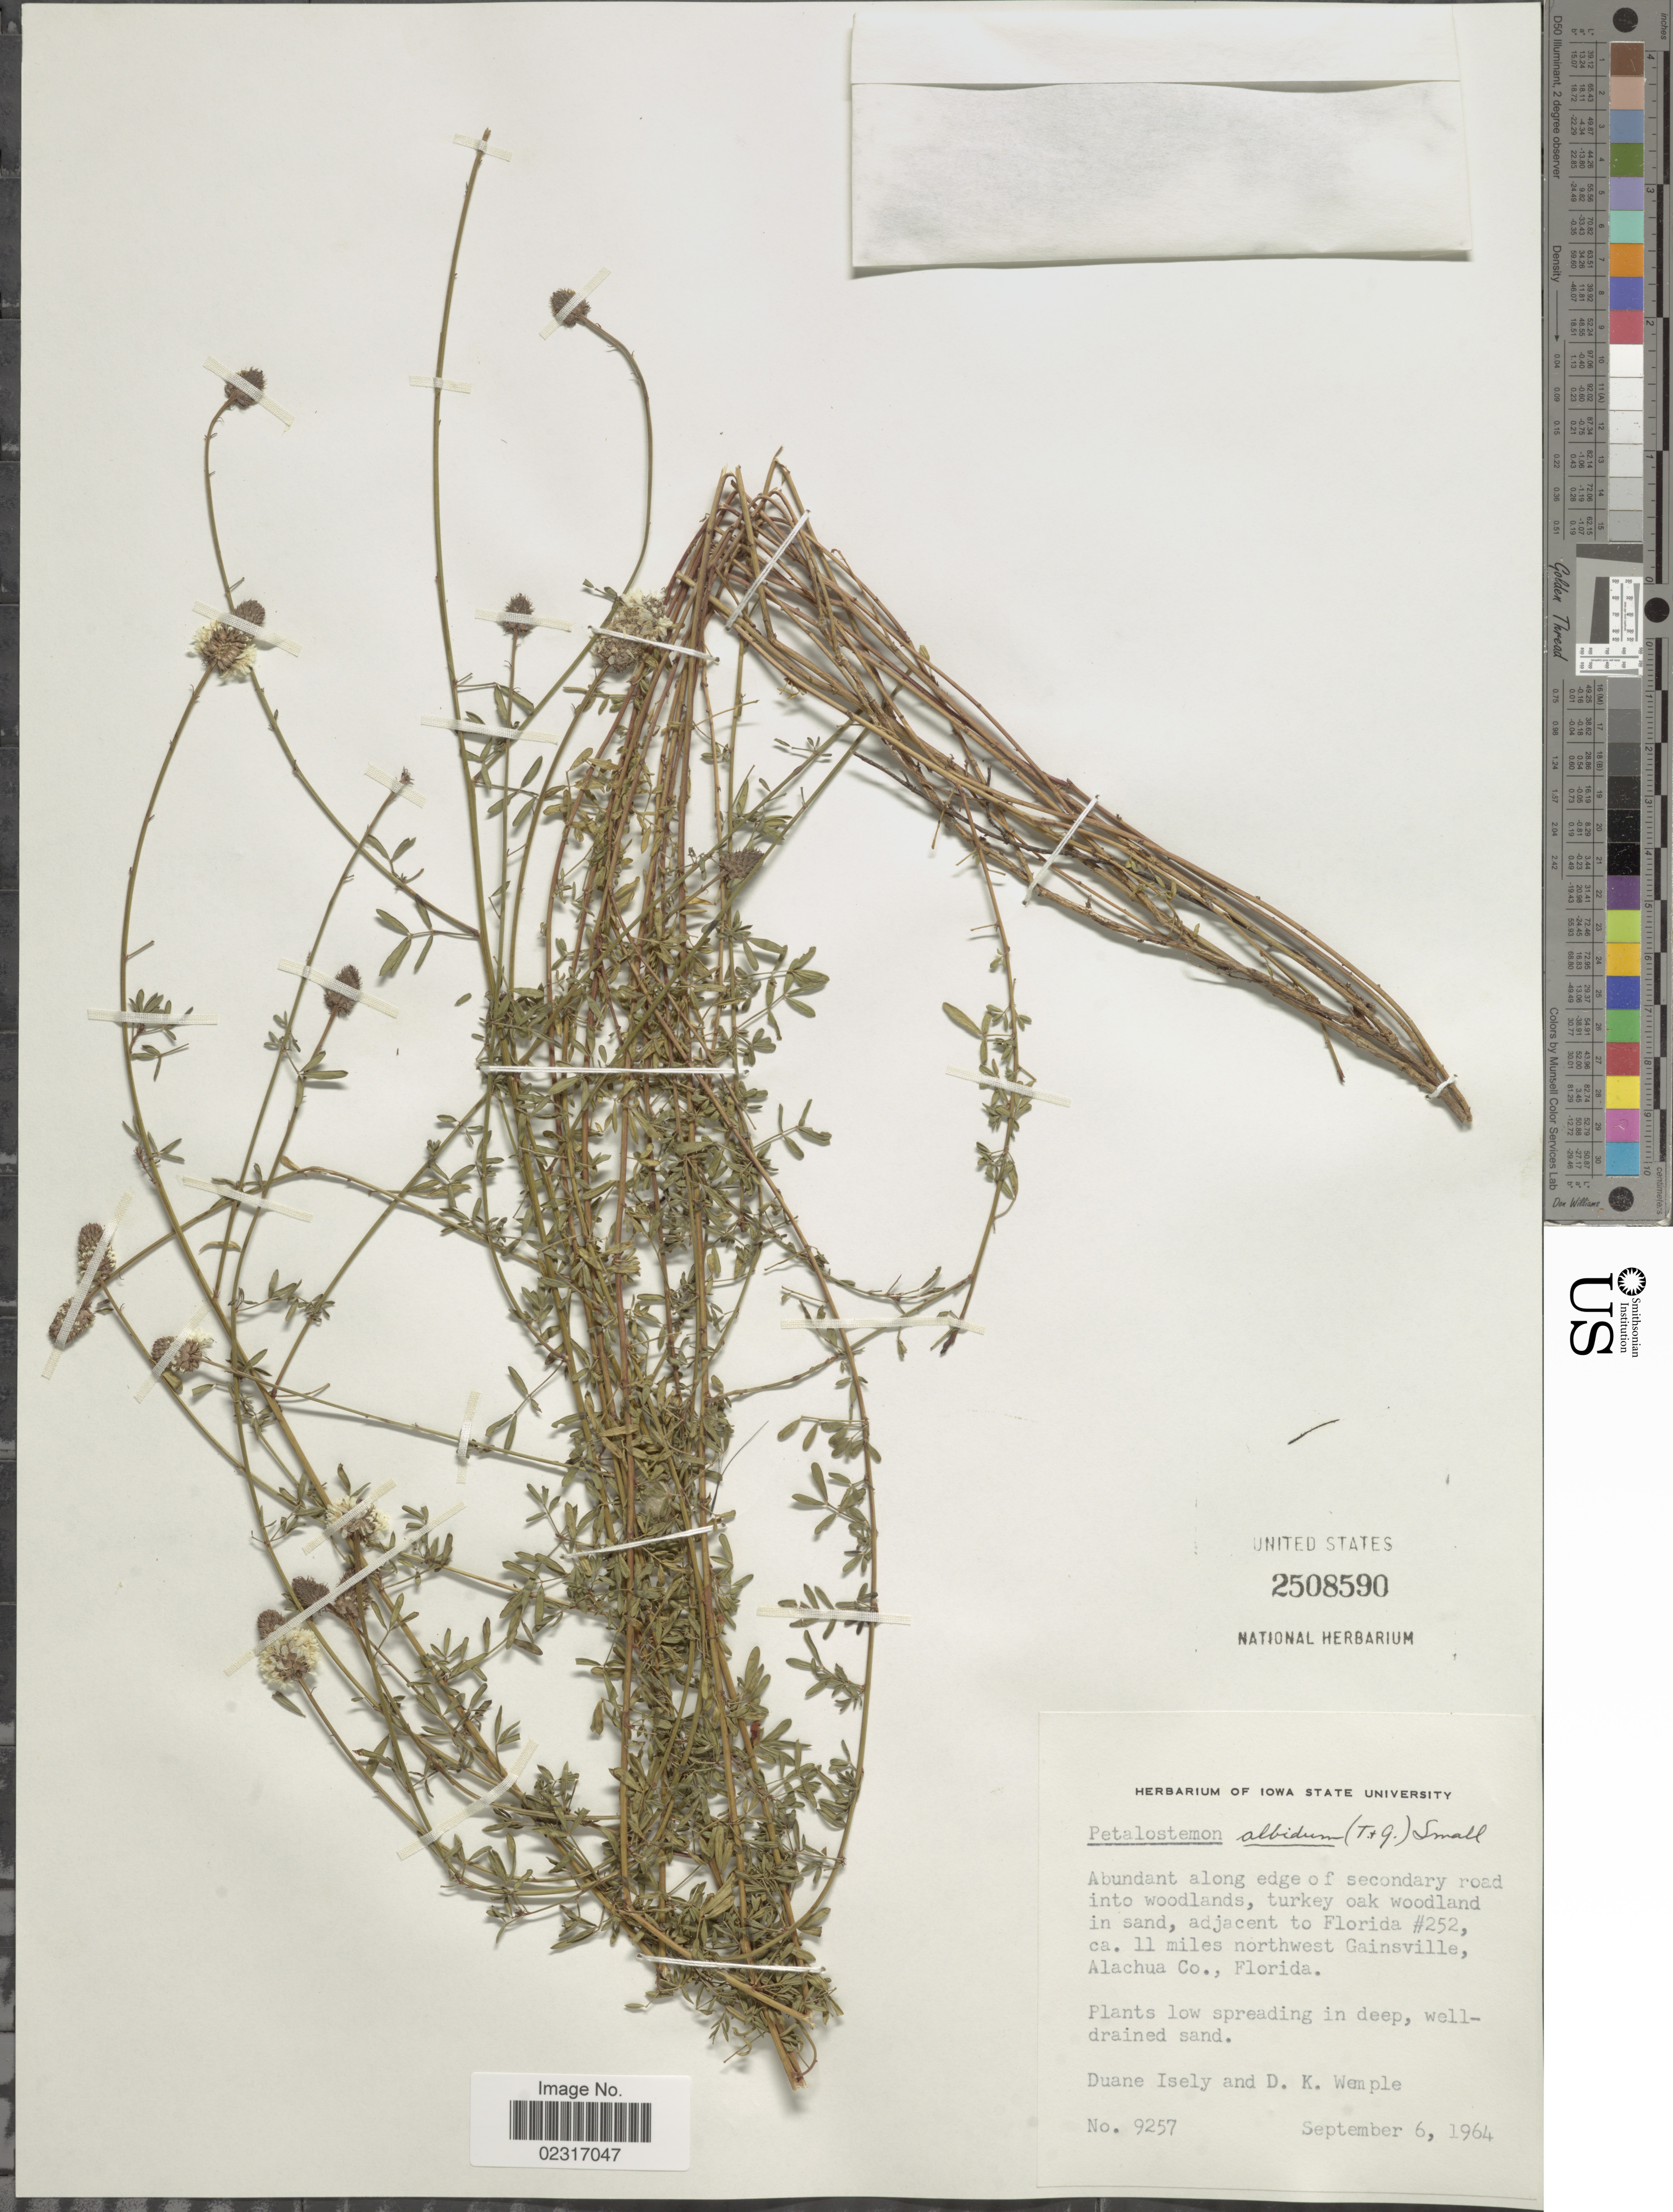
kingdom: Plantae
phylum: Tracheophyta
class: Magnoliopsida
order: Fabales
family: Fabaceae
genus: Dalea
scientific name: Dalea carnea var. albida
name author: (Torr. & A. Gray) Barneby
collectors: D. Isely & D. Wemple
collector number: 9257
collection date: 1964-09-06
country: United States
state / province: Florida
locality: Ca. 11 miles northwest Gainsville, Alachua Co.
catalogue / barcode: US 2508590